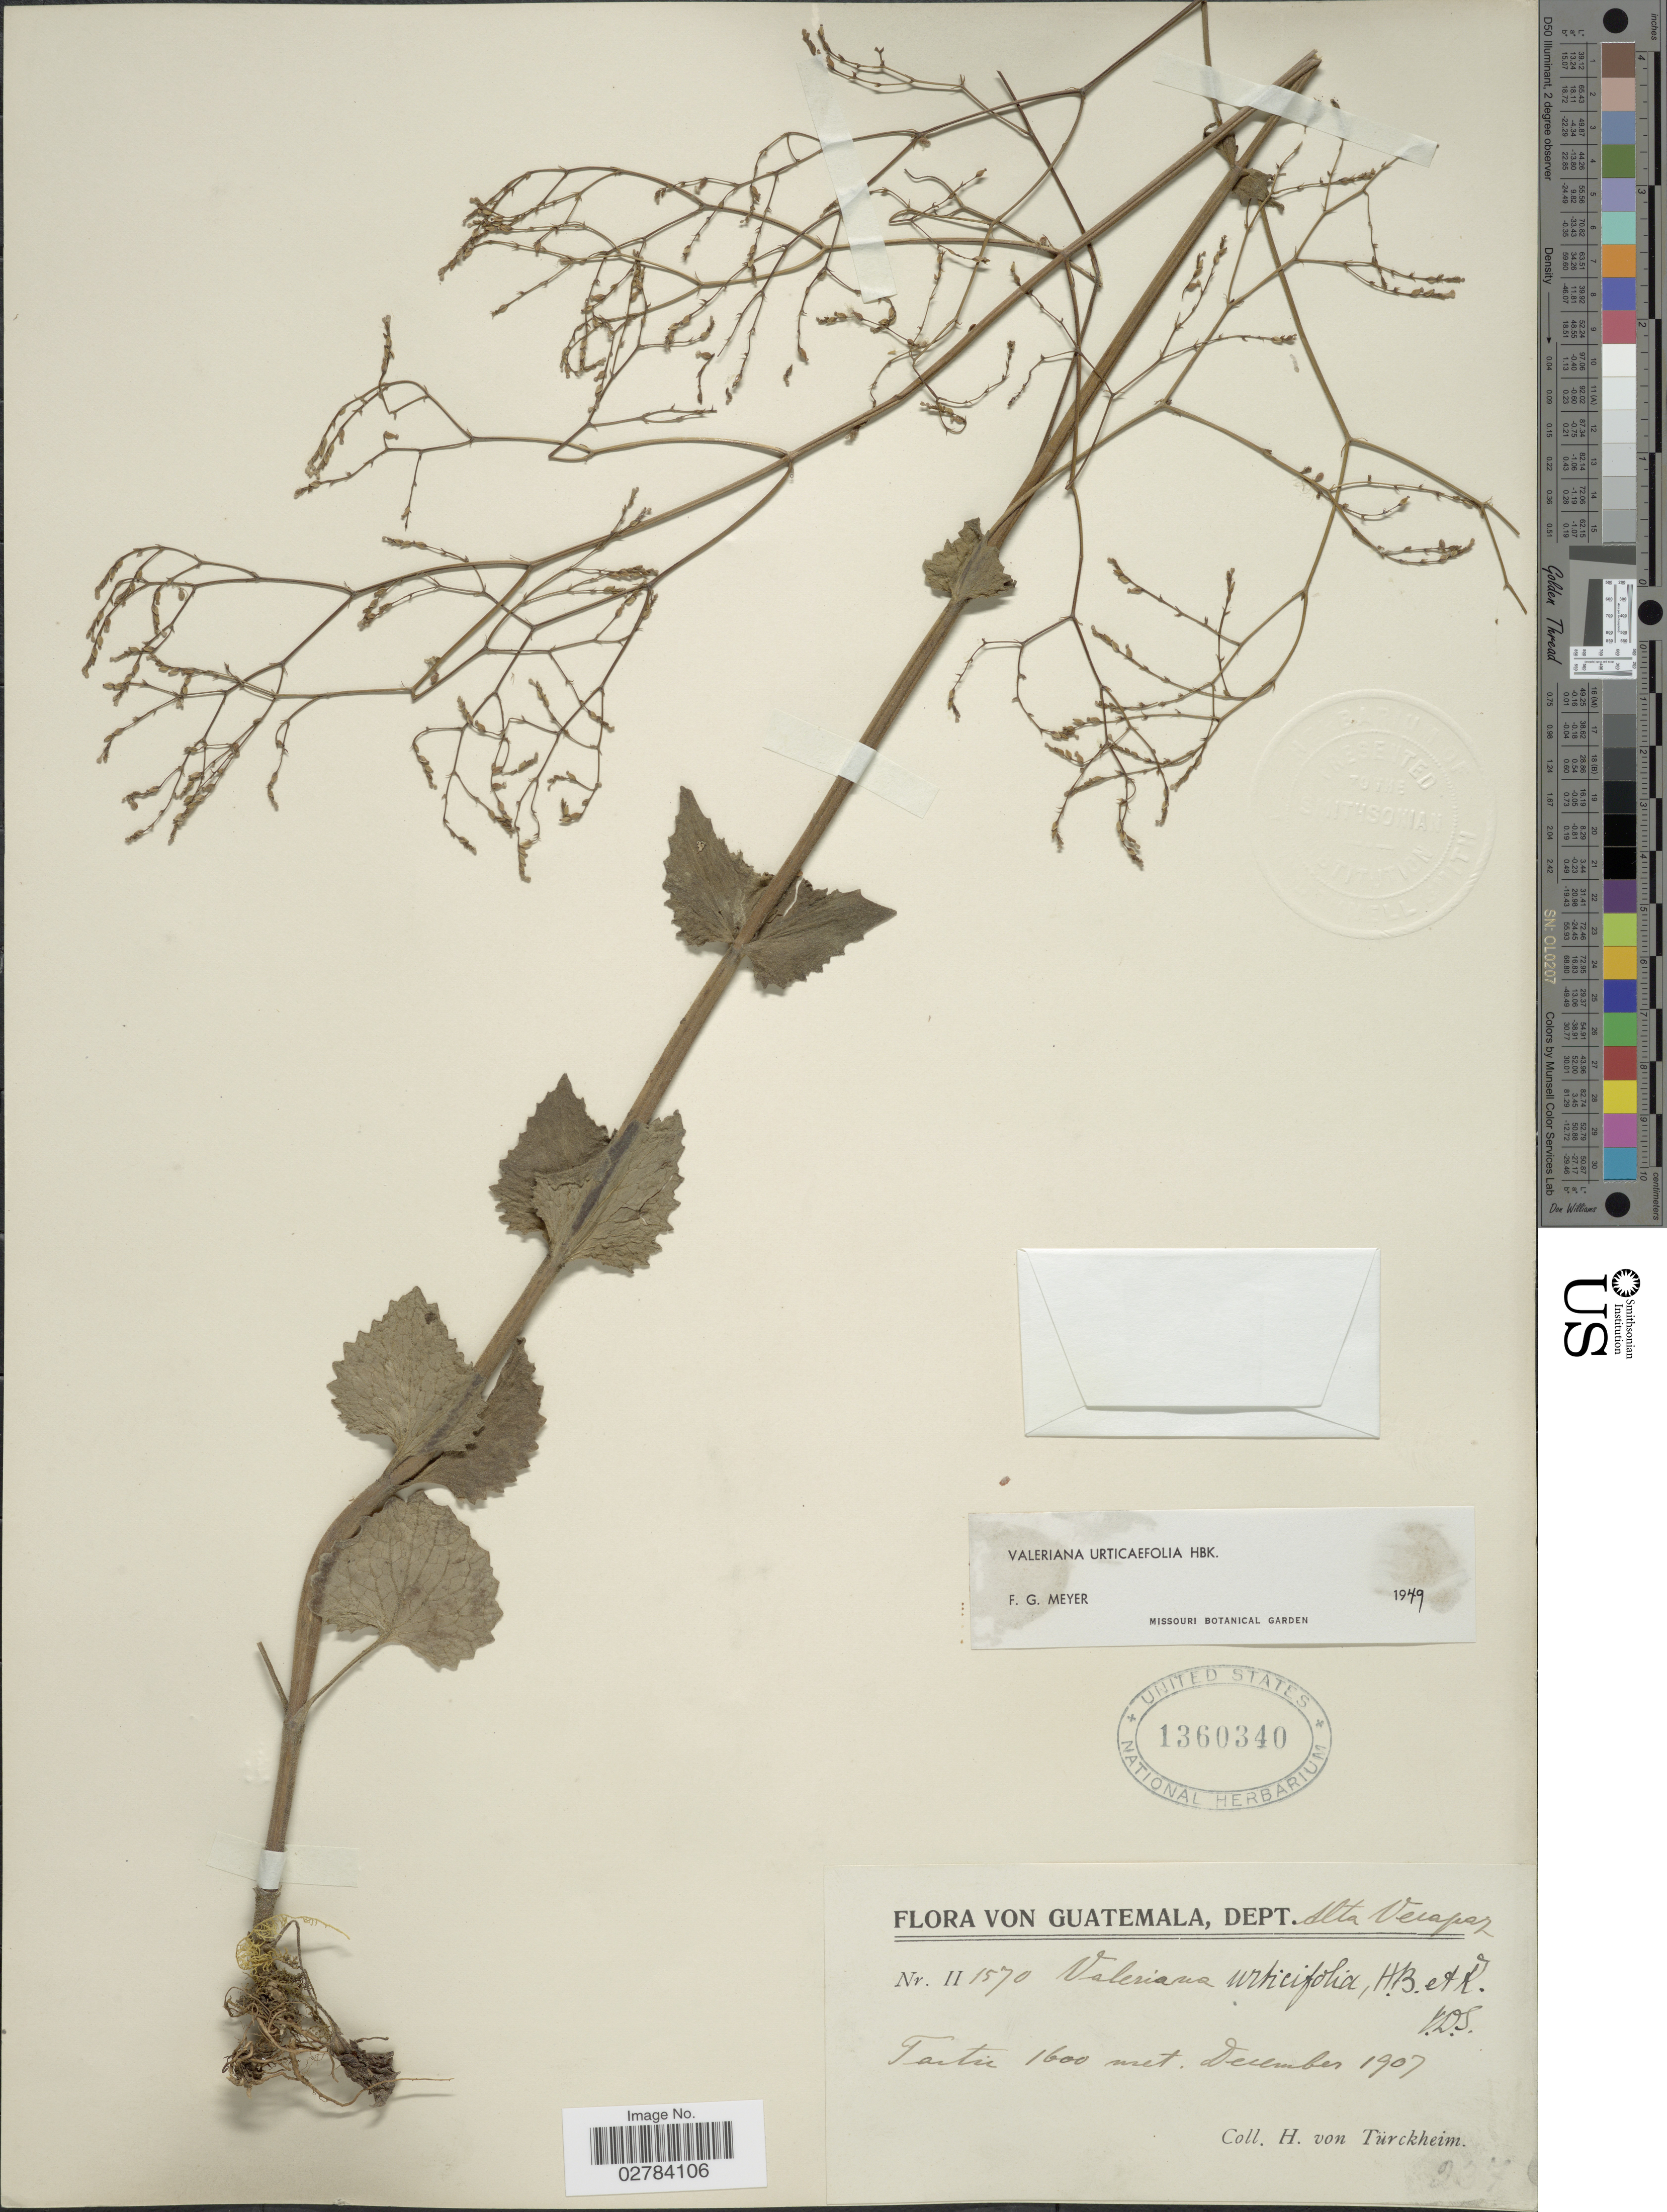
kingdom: Plantae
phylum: Tracheophyta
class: Magnoliopsida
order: Dipsacales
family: Caprifoliaceae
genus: Valeriana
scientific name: Valeriana urticaefolia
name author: Kunth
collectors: H. von Türckheim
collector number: II1570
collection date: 1907-12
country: Guatemala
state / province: Alta Verapaz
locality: Tactic, Dept. Alta Verapaz.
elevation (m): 1600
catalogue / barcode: US 1360340